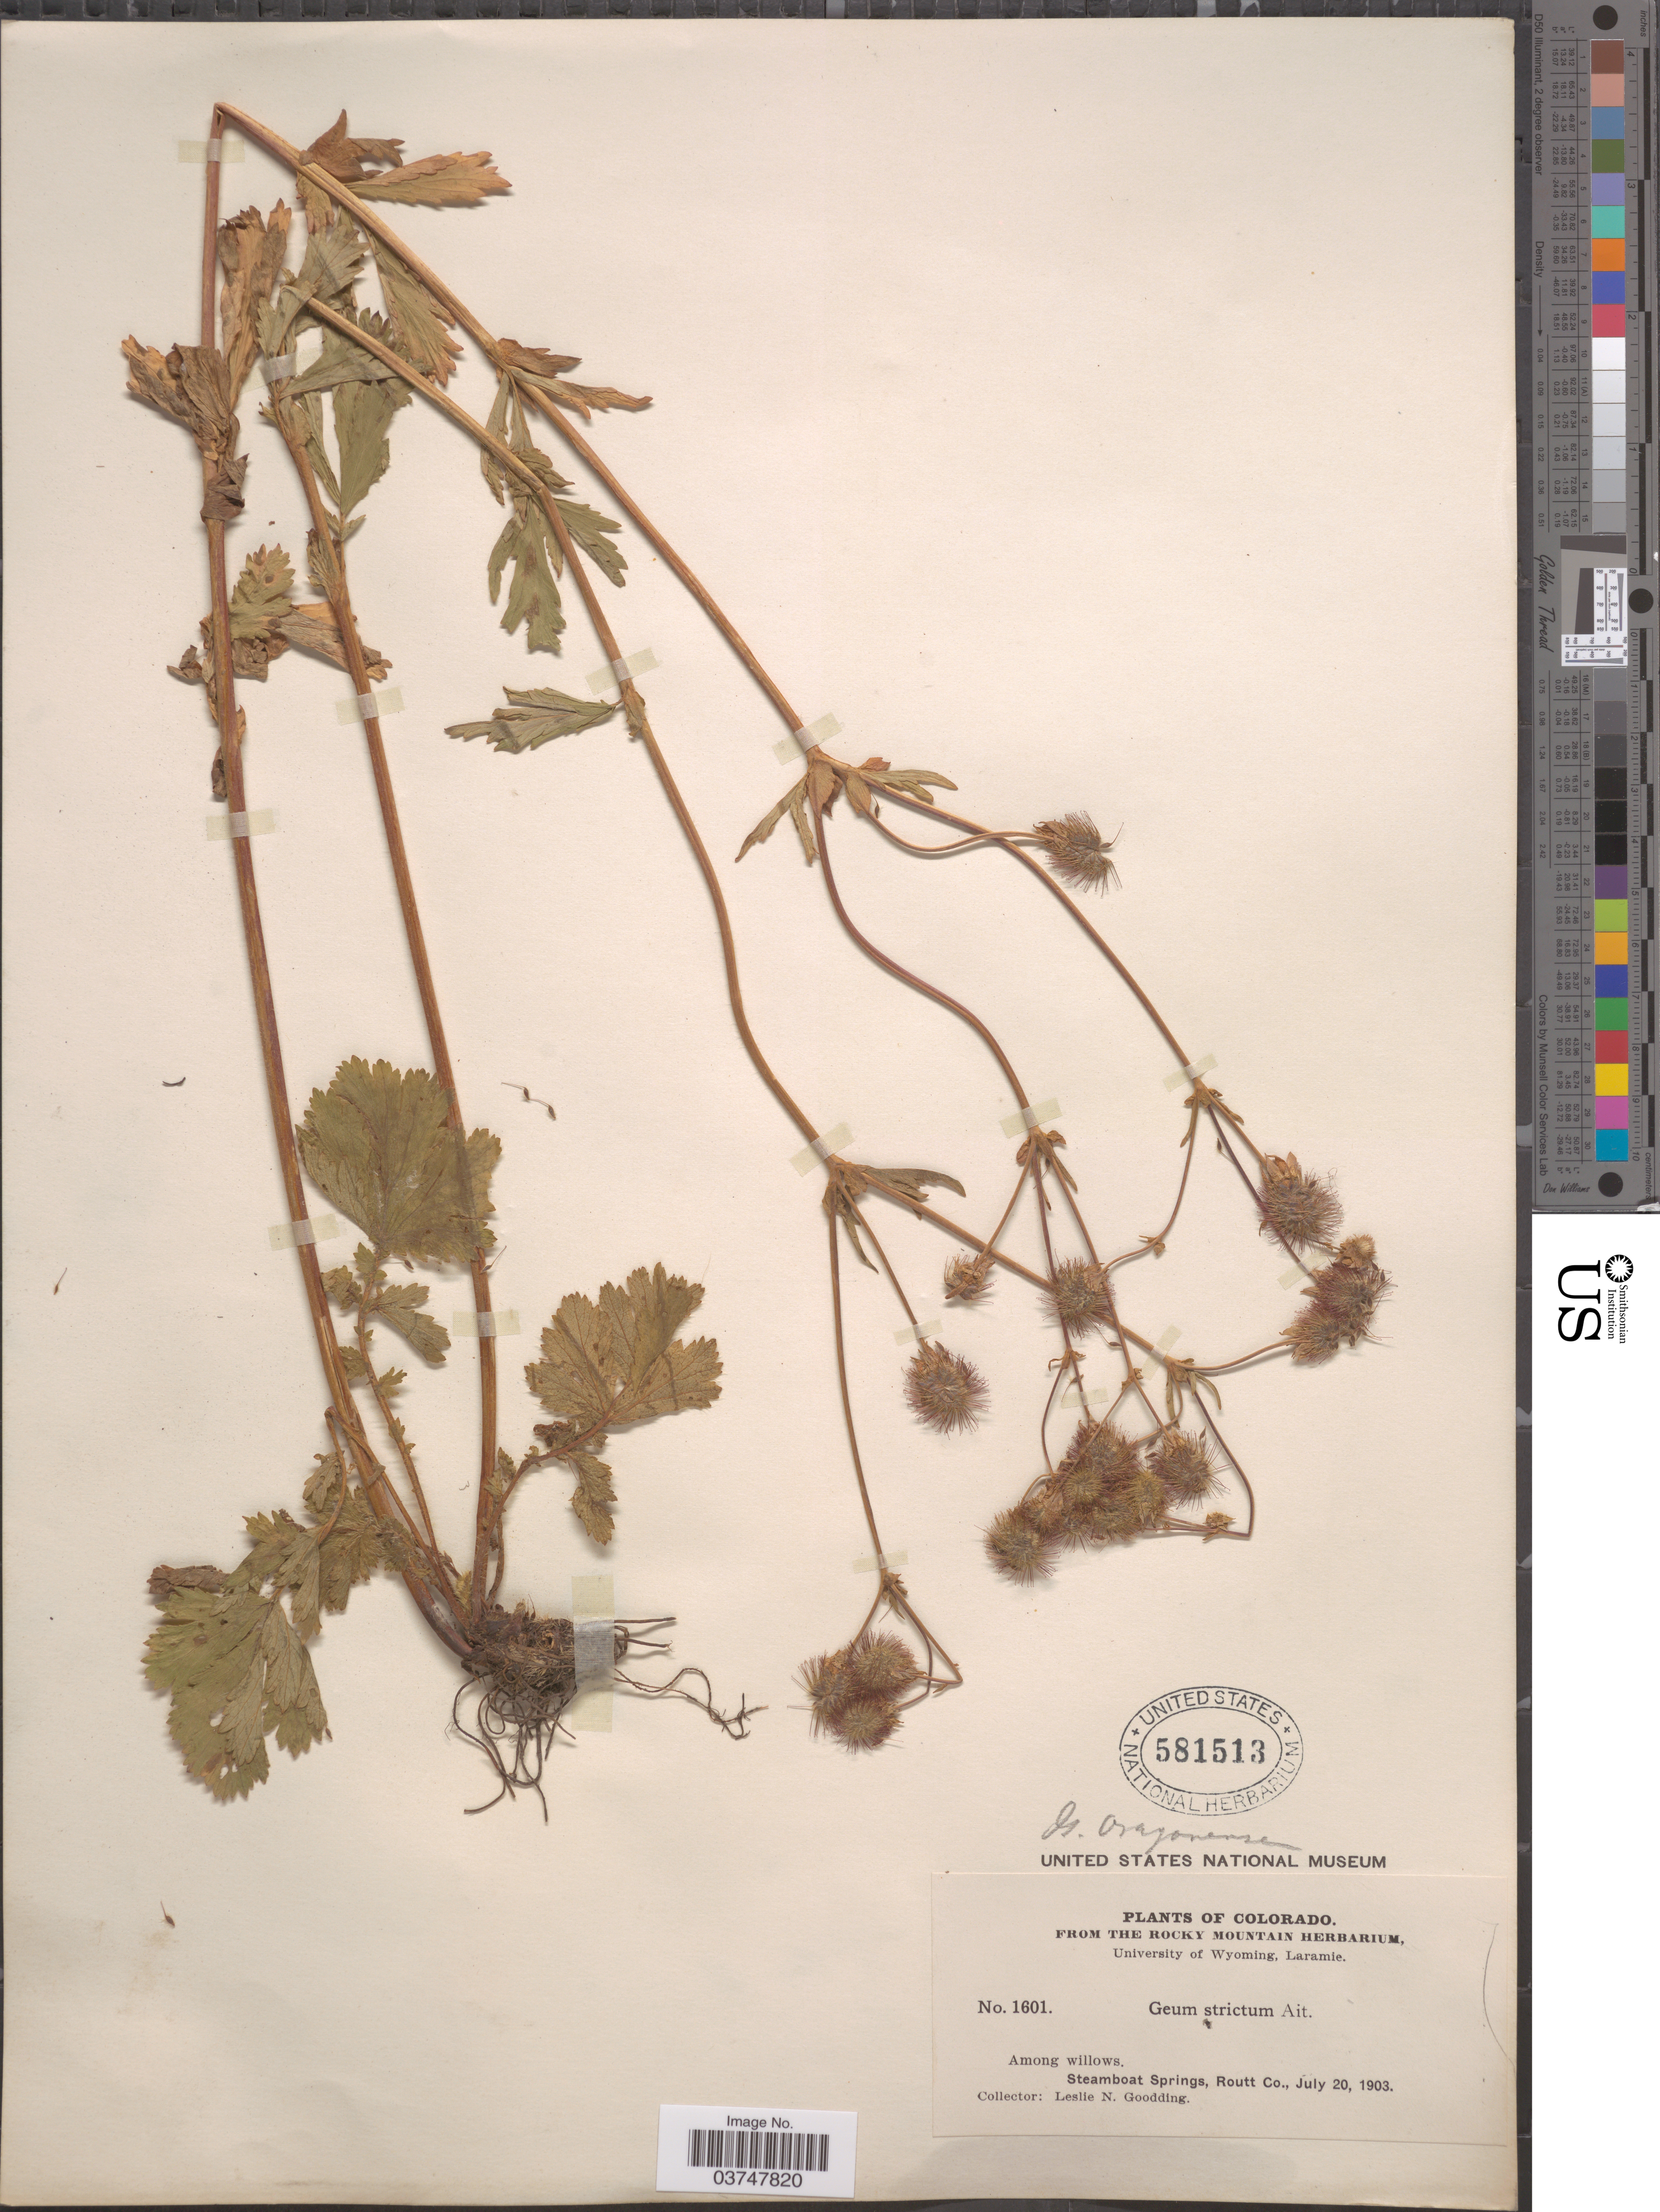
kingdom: Plantae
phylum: Tracheophyta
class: Magnoliopsida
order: Rosales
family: Rosaceae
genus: Geum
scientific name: Geum oregonense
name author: Rydb.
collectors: L. N. Goodding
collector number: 1601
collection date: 1903-07-20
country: United States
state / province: Colorado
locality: Steamboat Springs, Routt Co.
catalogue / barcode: US 581513